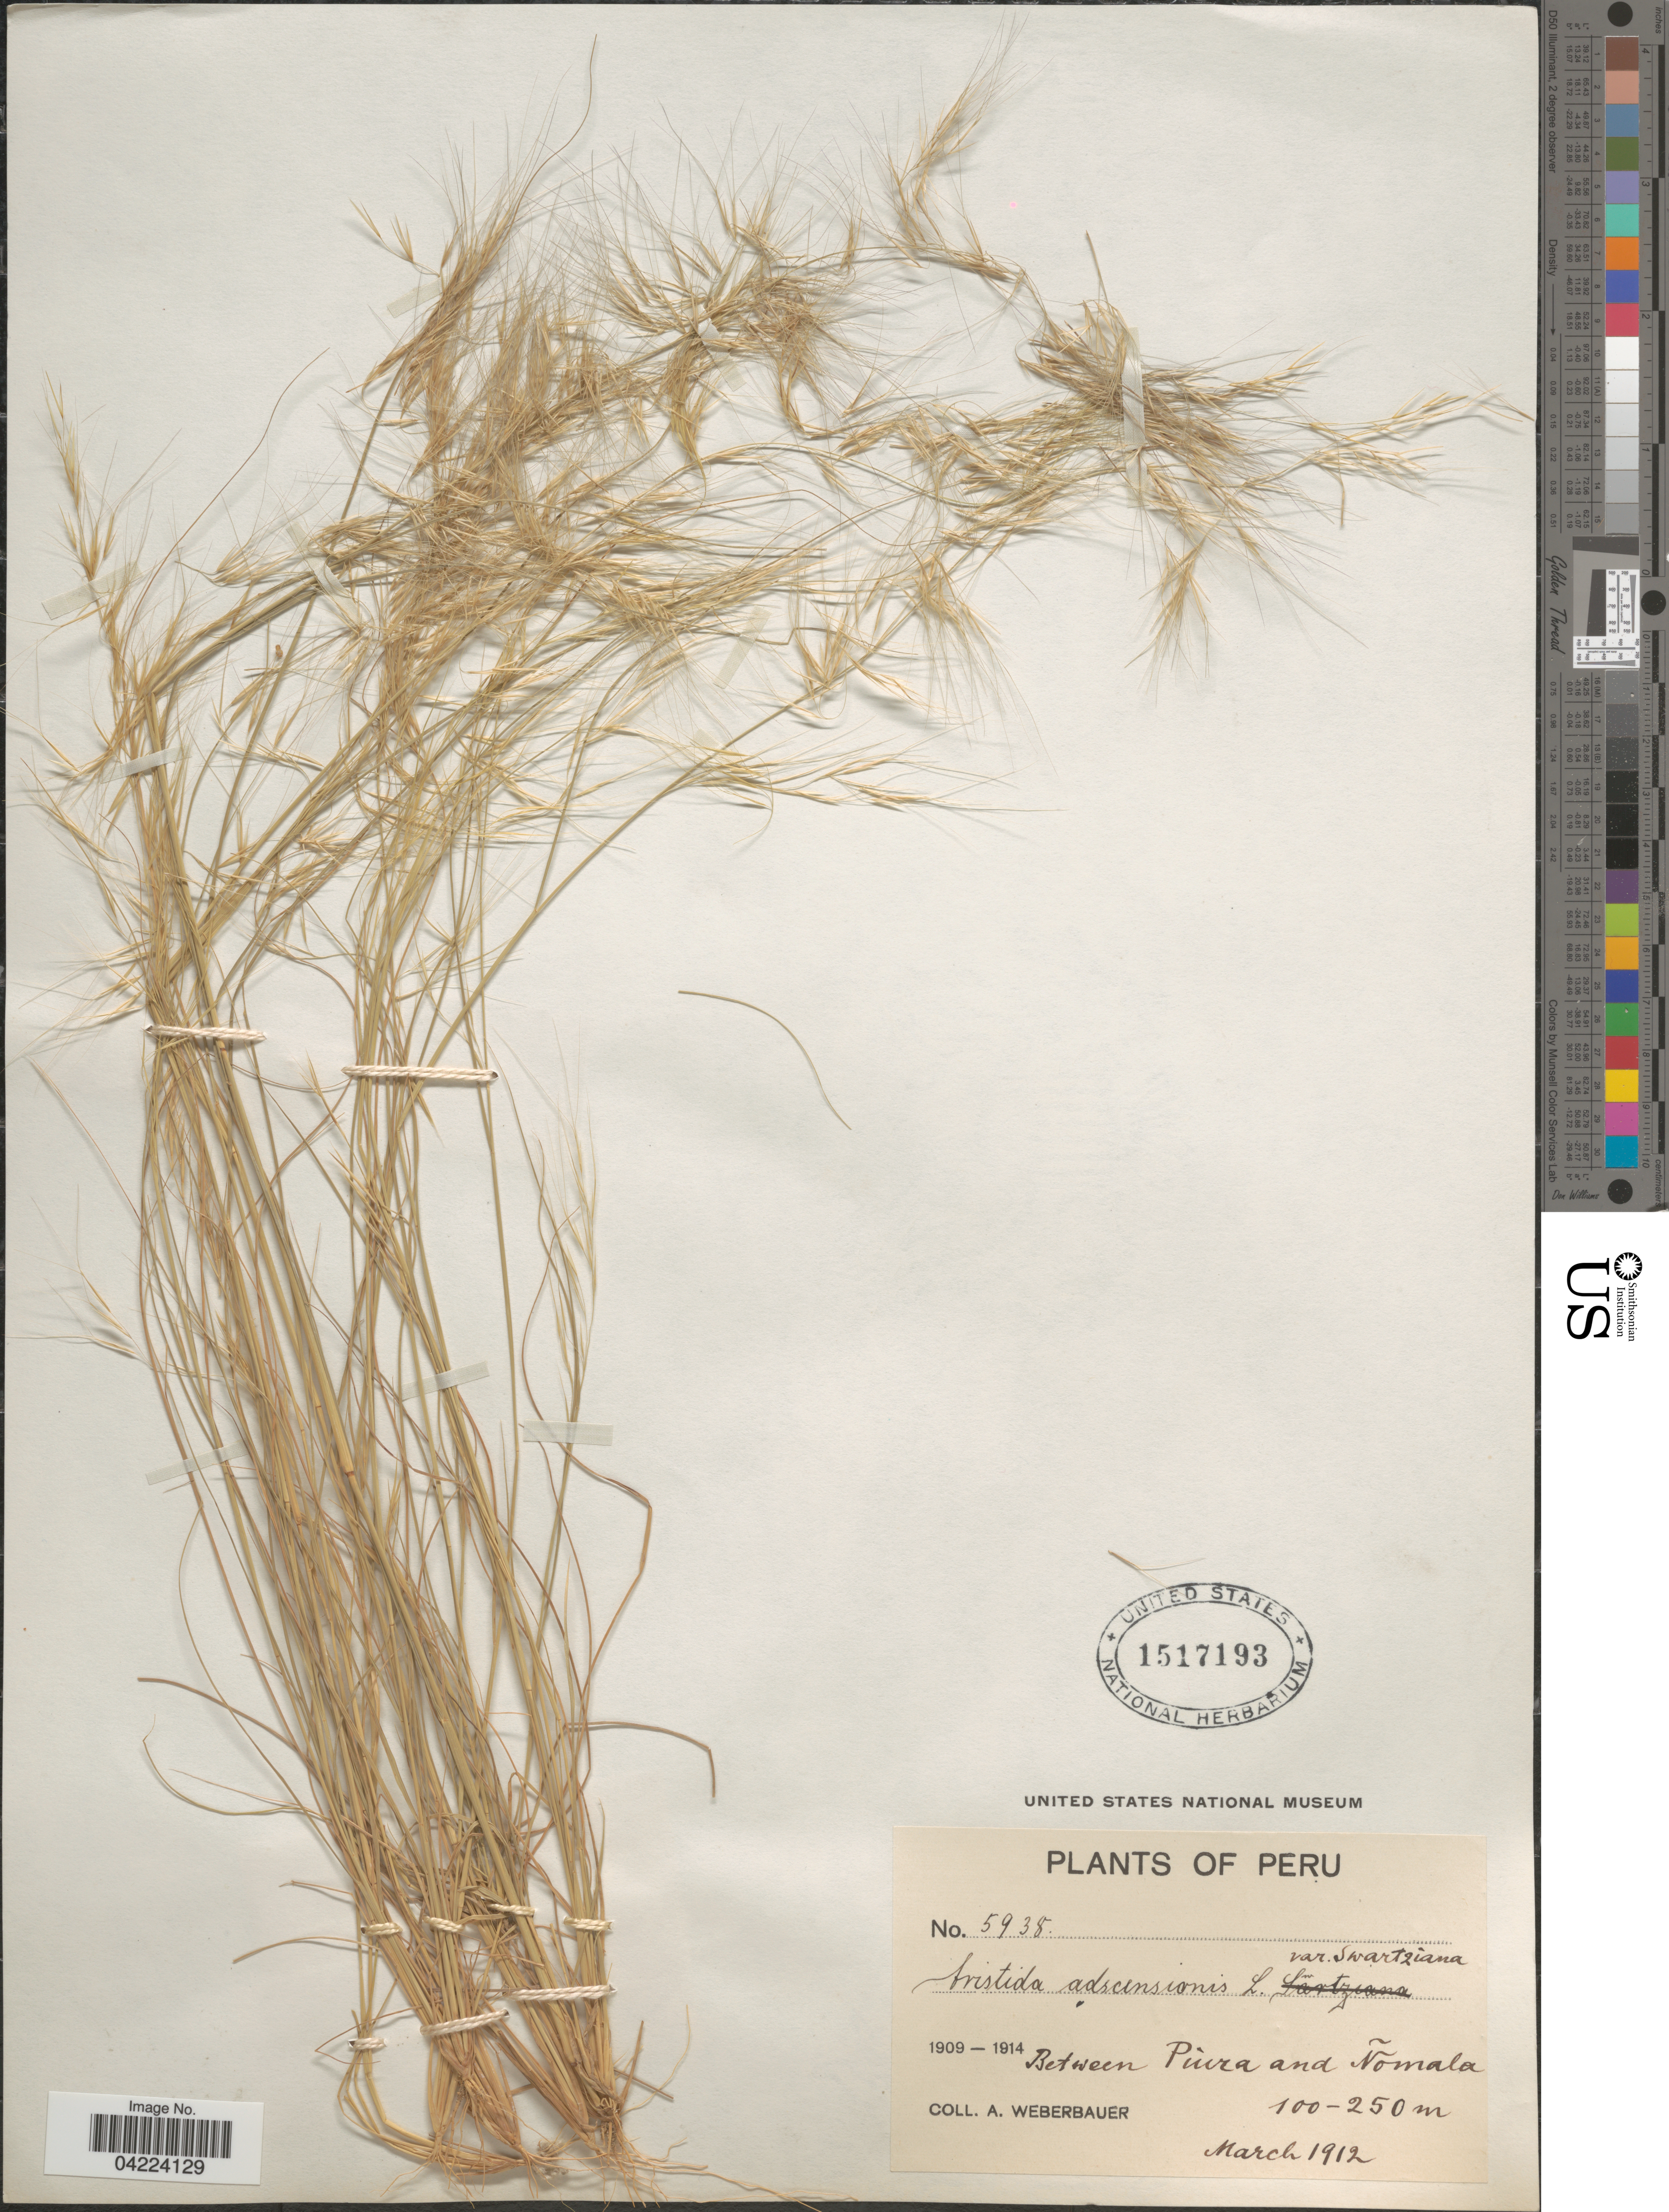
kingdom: Plantae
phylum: Tracheophyta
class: Liliopsida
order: Poales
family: Poaceae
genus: Aristida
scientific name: Aristida adscensionis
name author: L.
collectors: A. Weberbauer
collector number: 5938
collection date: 1912-03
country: Peru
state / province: Piura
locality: Between Piura and Ñomala.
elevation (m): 100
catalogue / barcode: US 1517193